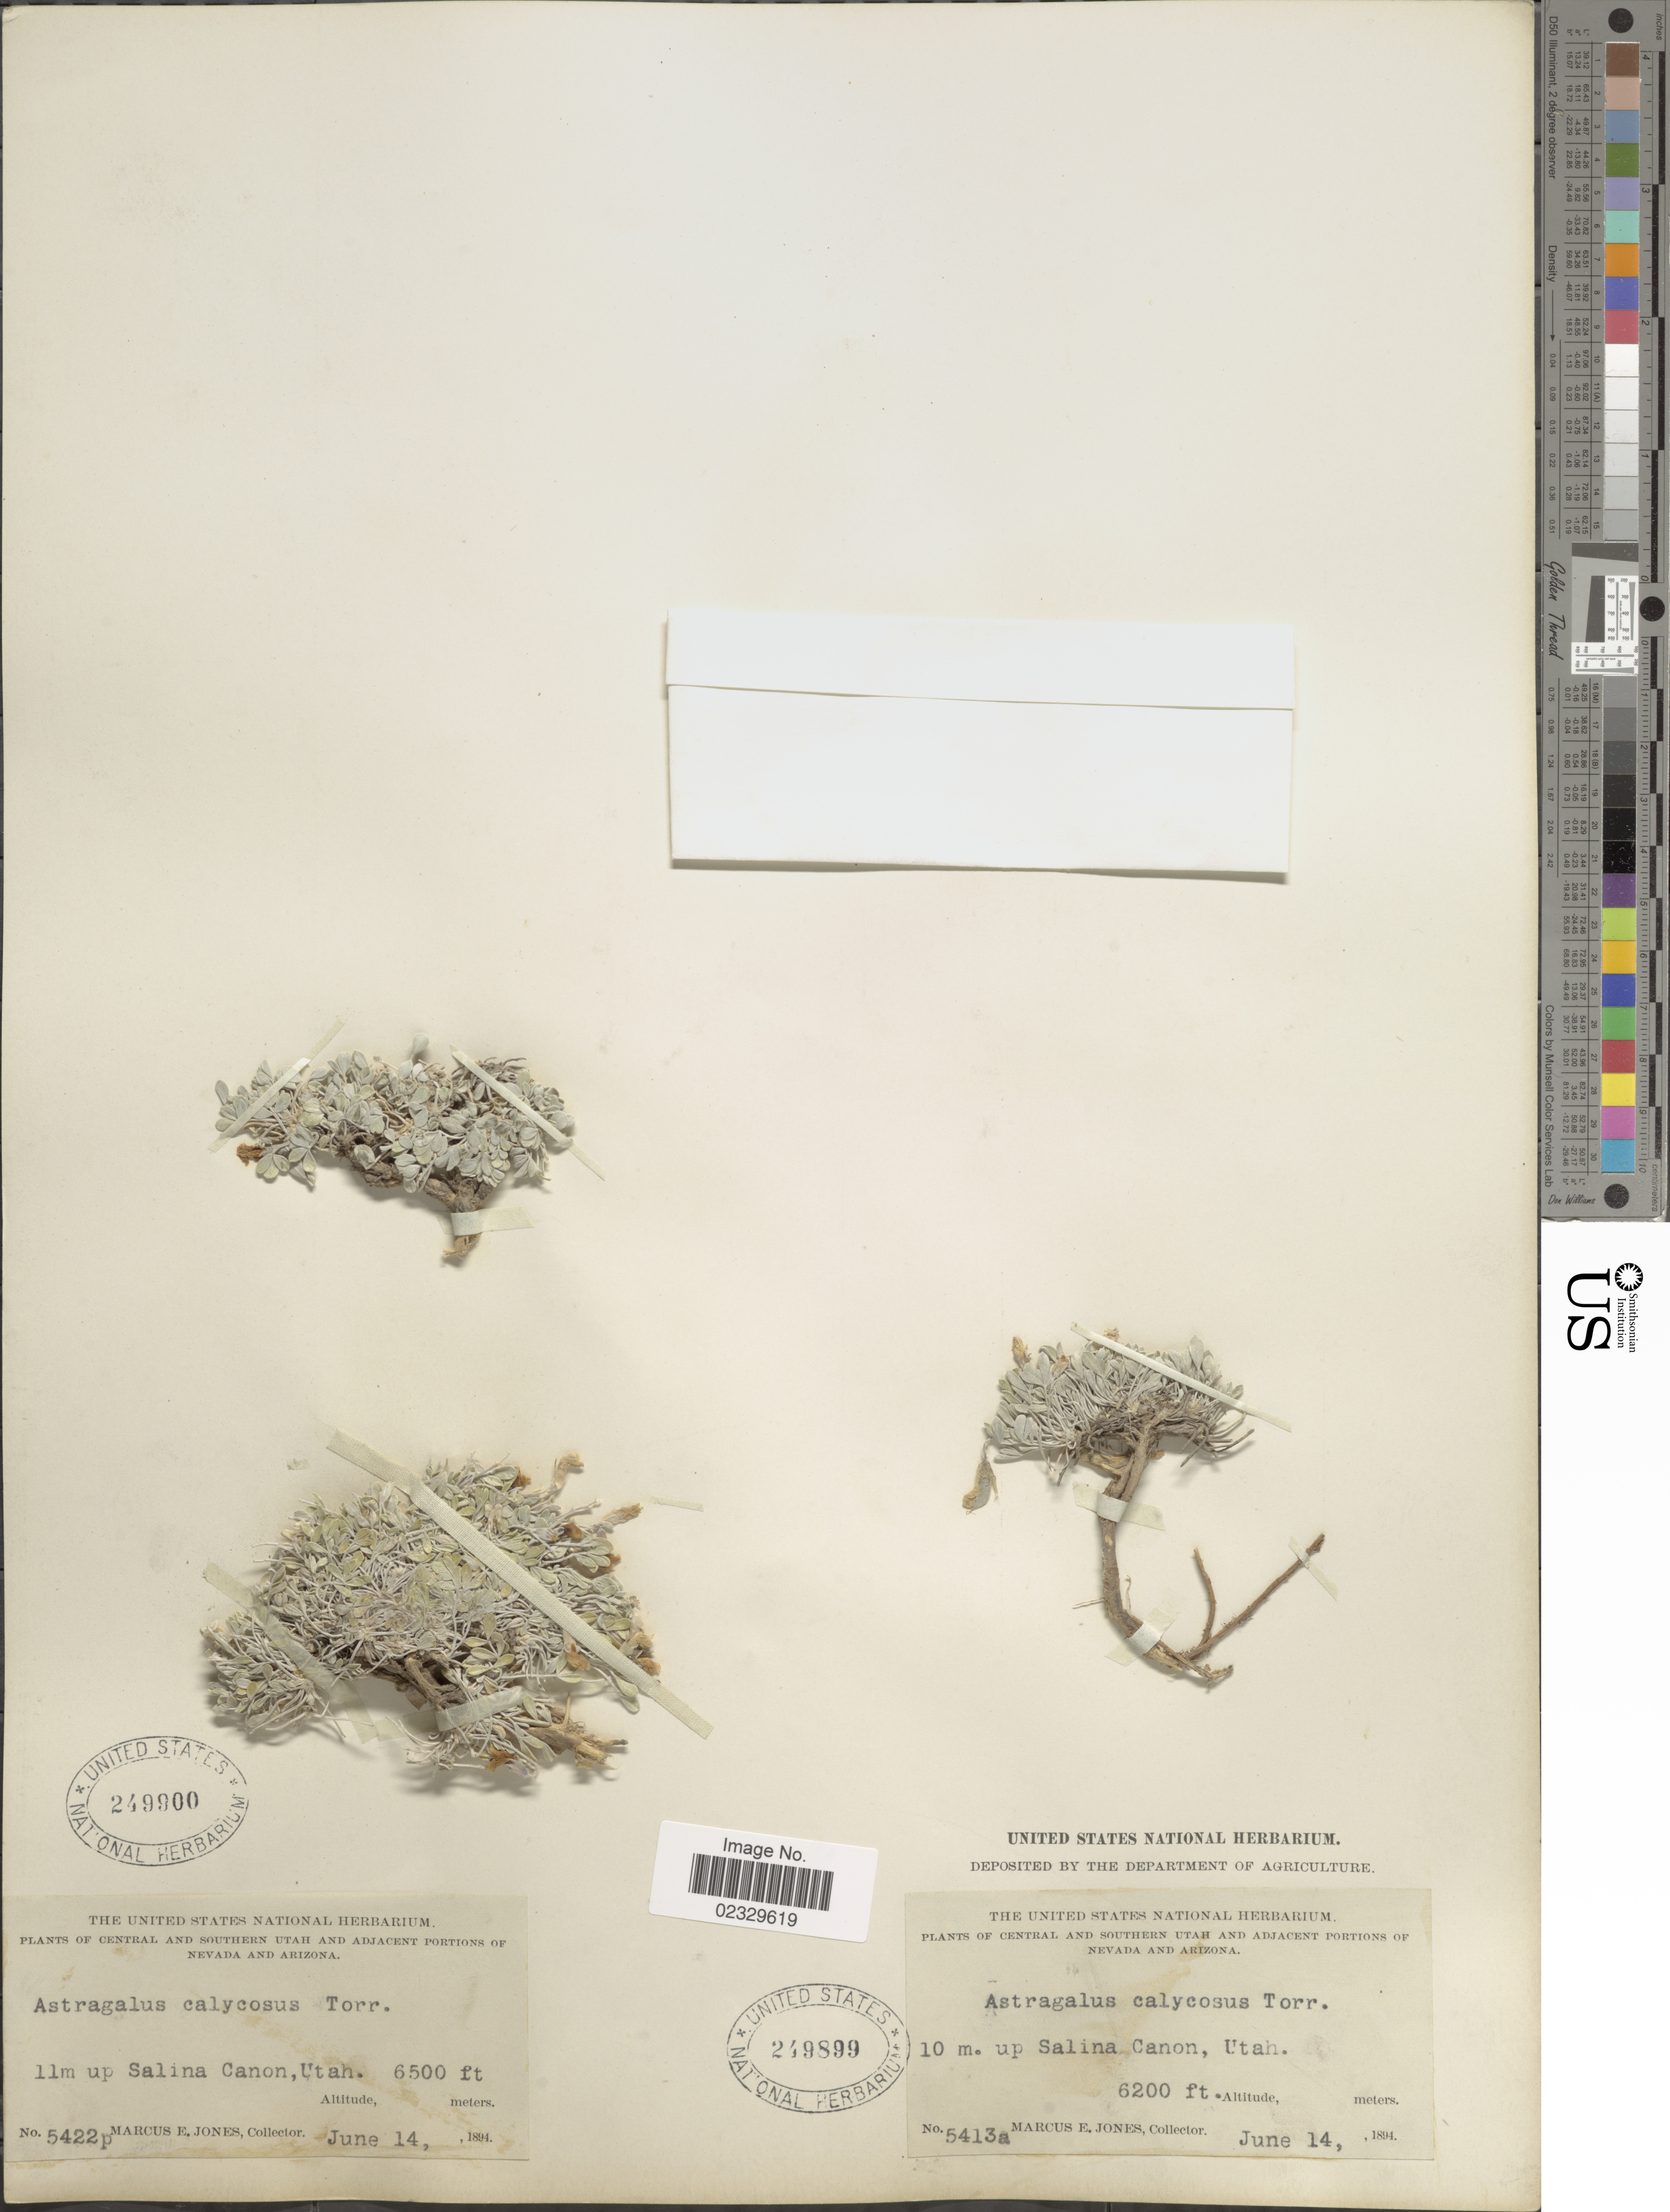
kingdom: Plantae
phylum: Tracheophyta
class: Magnoliopsida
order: Fabales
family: Fabaceae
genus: Astragalus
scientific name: Astragalus calycosus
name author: Torr. ex S. Watson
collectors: M. E. Jones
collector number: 5422p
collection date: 1894-06-14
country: United States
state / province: Utah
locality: Central and southern Utah, 11m up Salina Canon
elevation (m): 1981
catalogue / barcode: US 249900-2